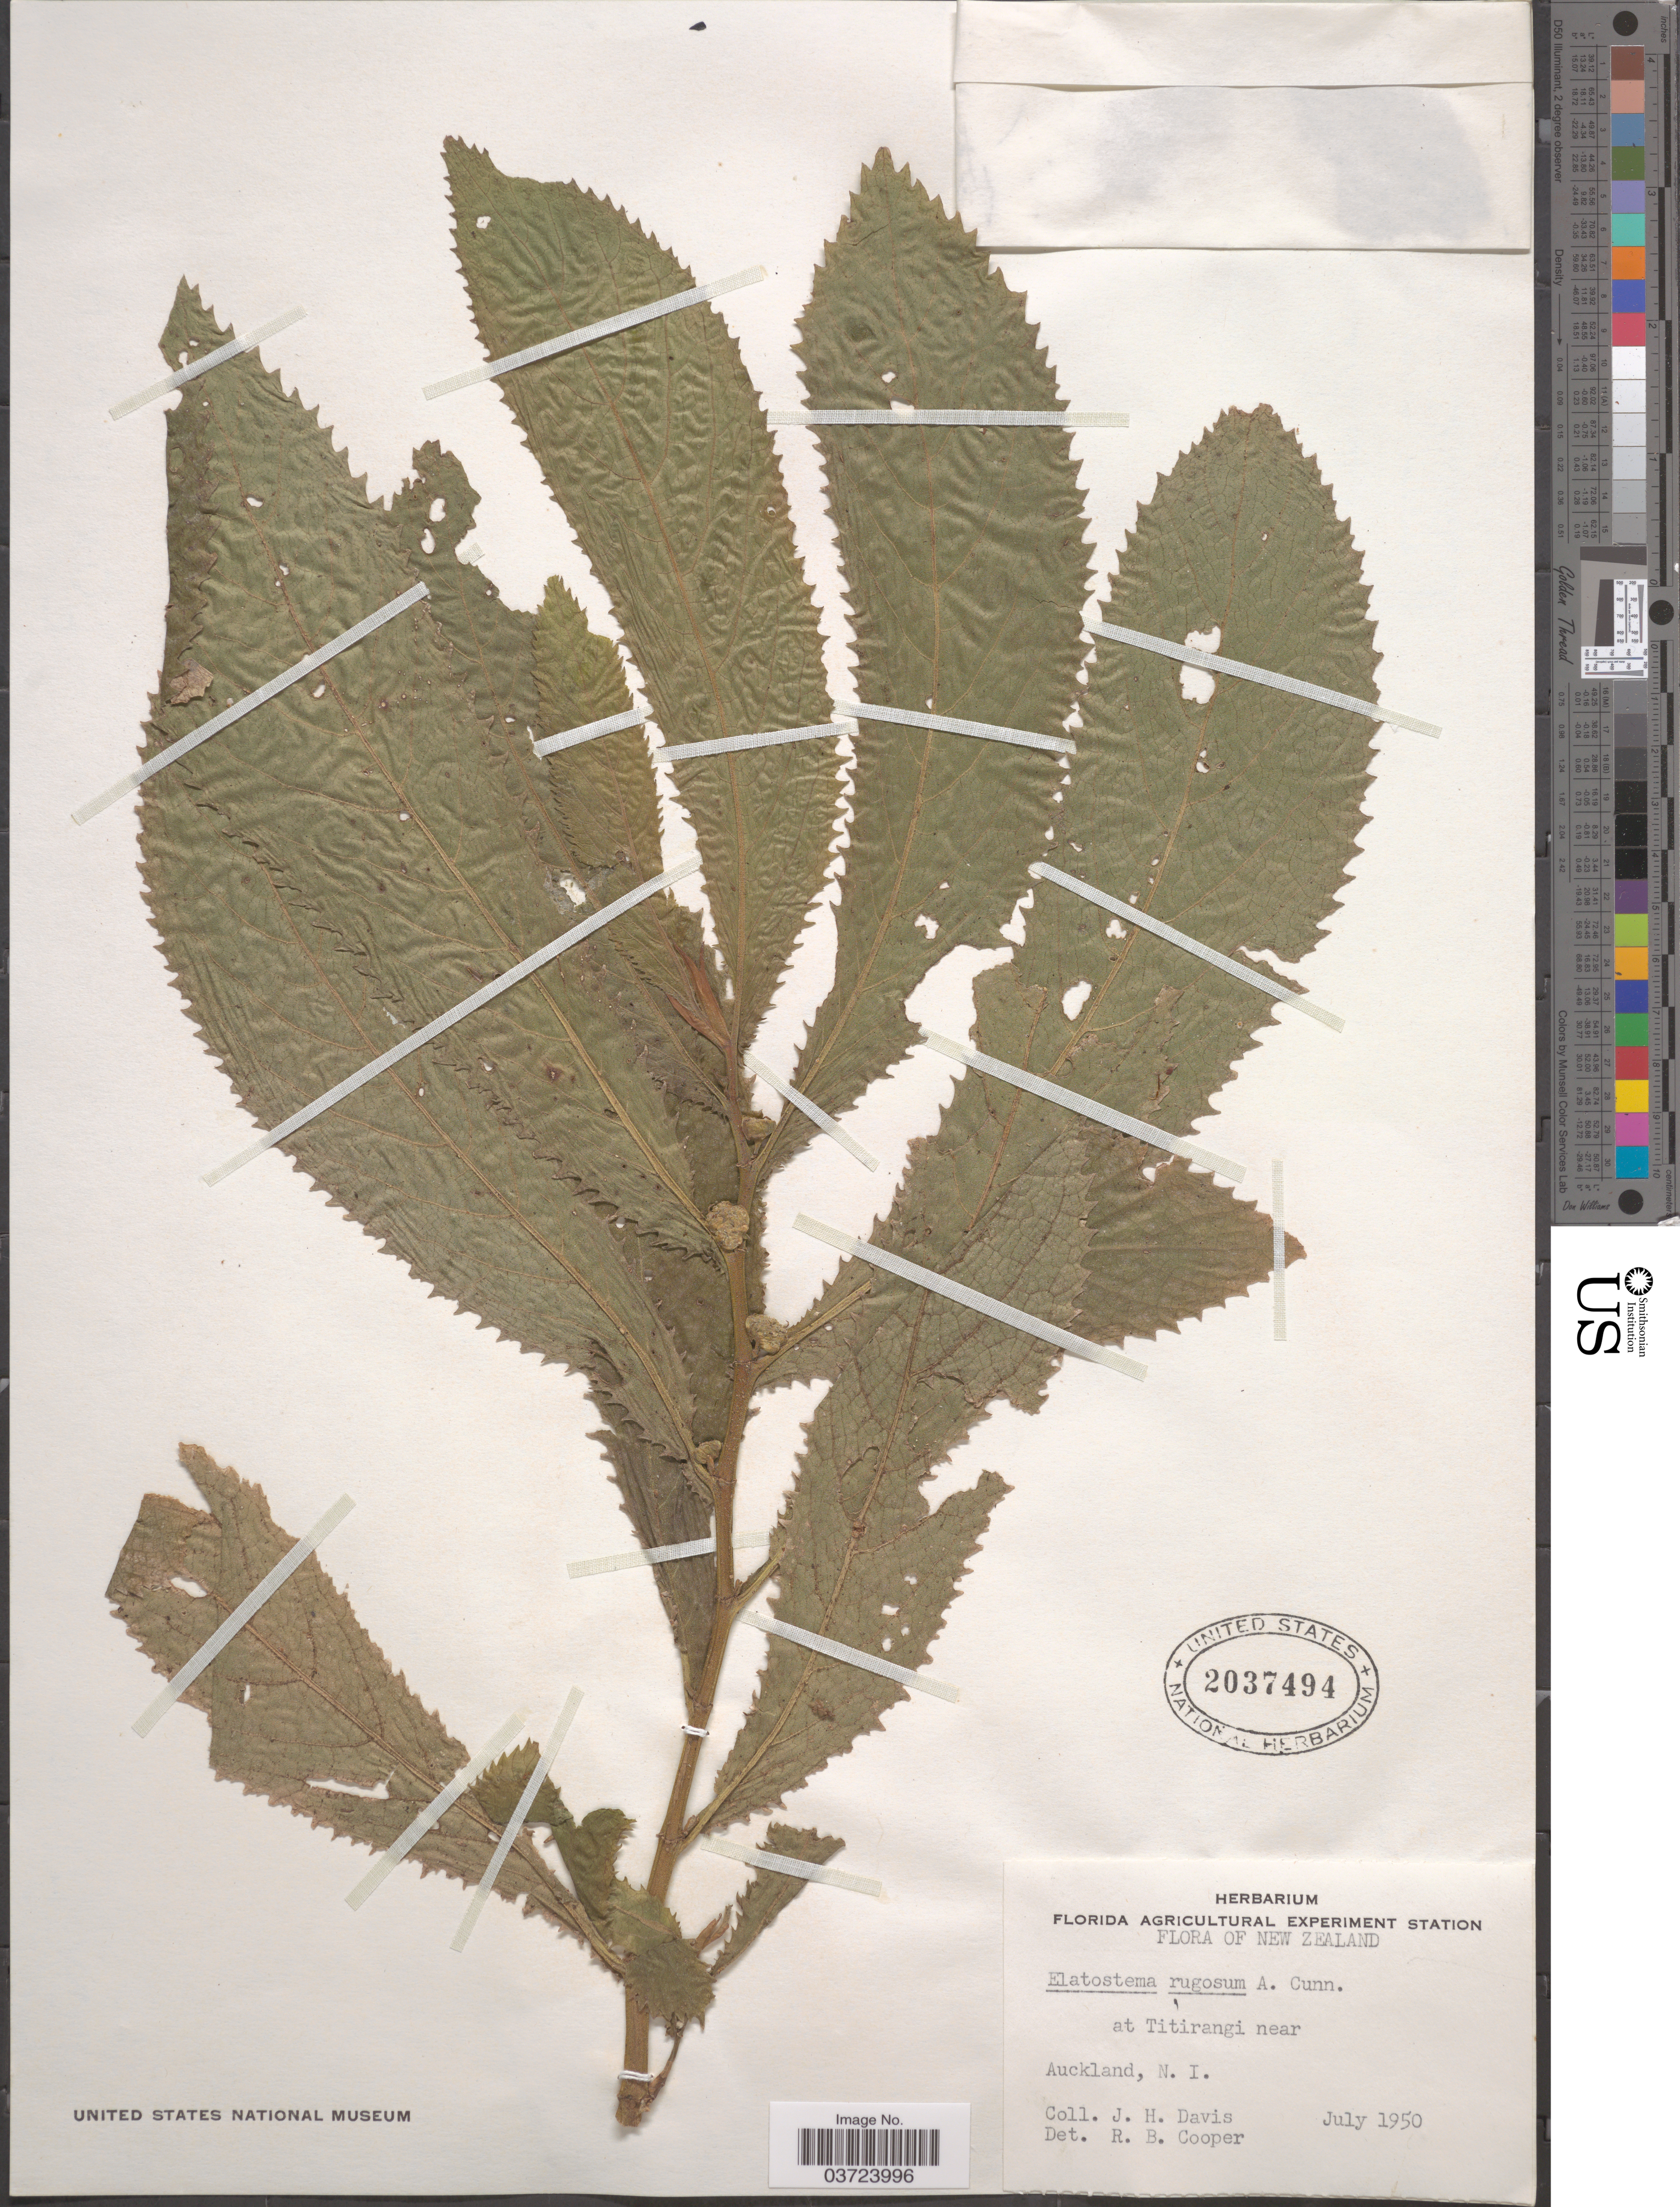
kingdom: Plantae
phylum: Tracheophyta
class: Magnoliopsida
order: Rosales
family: Urticaceae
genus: Elatostema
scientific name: Elatostema rugosum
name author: A. Cunn.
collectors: J. Davis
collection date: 1950-07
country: New Zealand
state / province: Auckland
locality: At Titirangi near Auckland, N. I.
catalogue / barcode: US 2037494